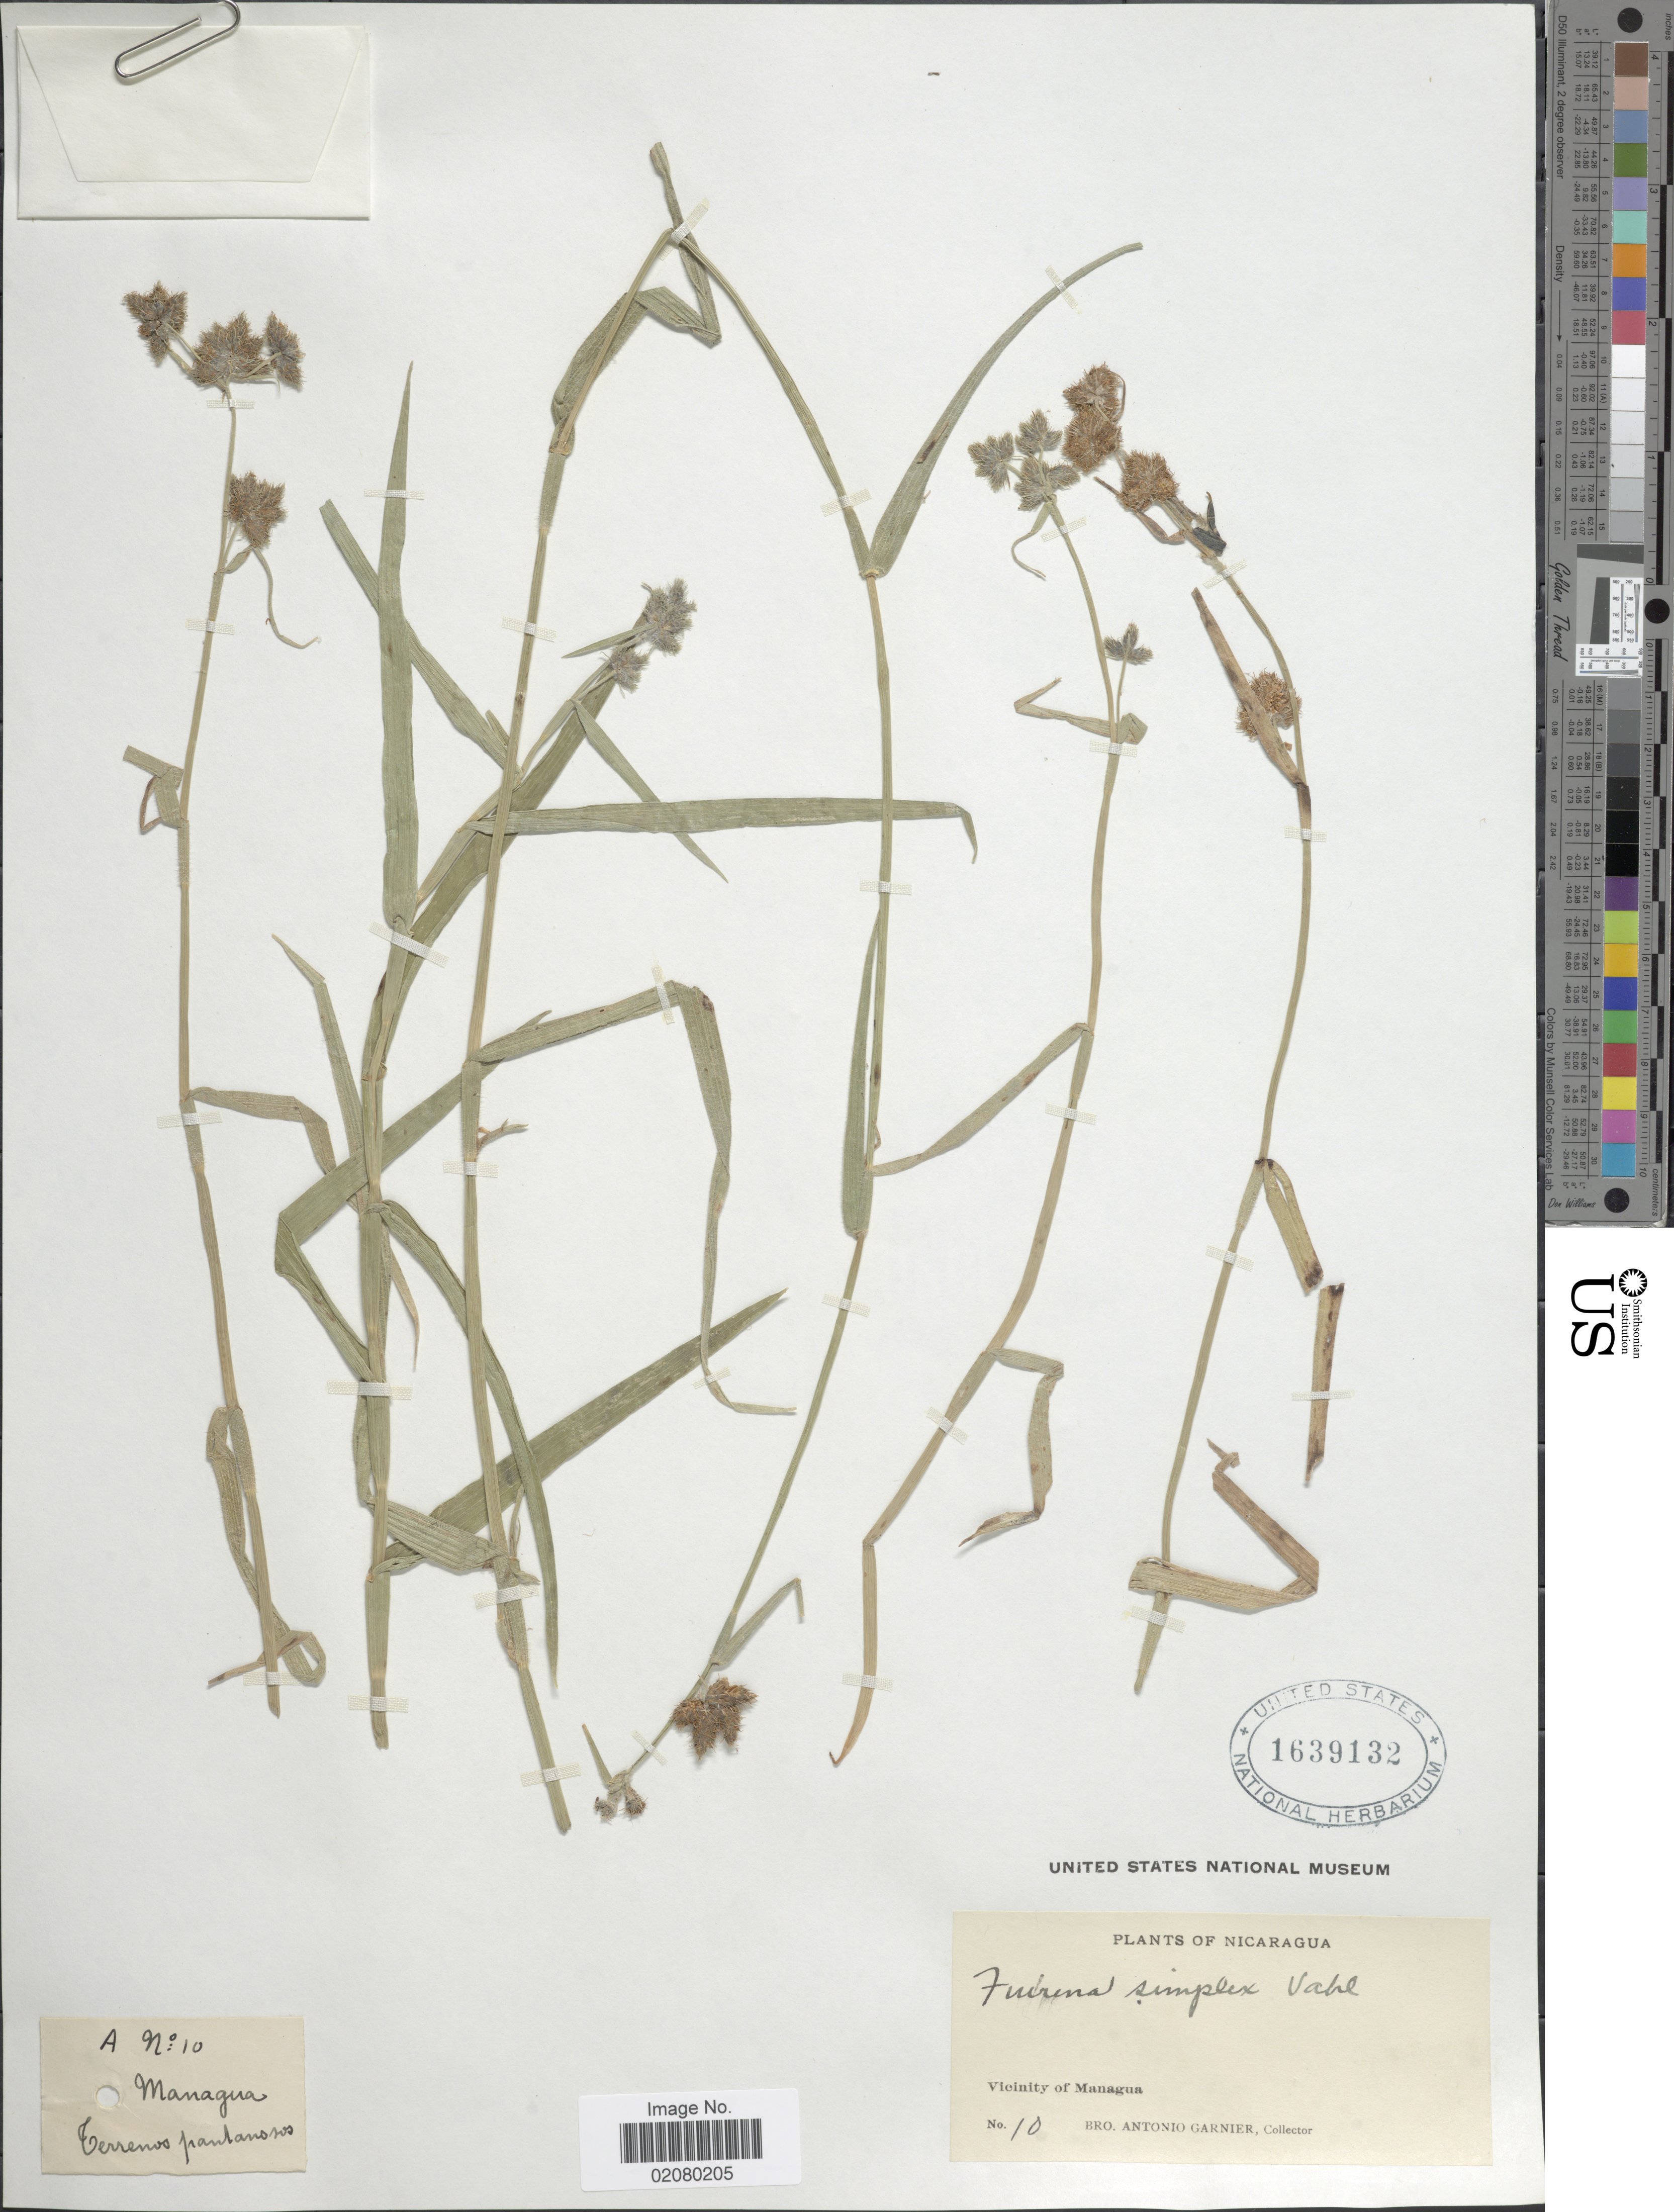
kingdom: Plantae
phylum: Tracheophyta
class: Liliopsida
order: Poales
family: Cyperaceae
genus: Fuirena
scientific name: Fuirena simplex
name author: Vahl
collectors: Bro. A. Garnier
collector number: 10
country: Nicaragua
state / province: Managua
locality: Vicinity of Managua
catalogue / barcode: US 1639132